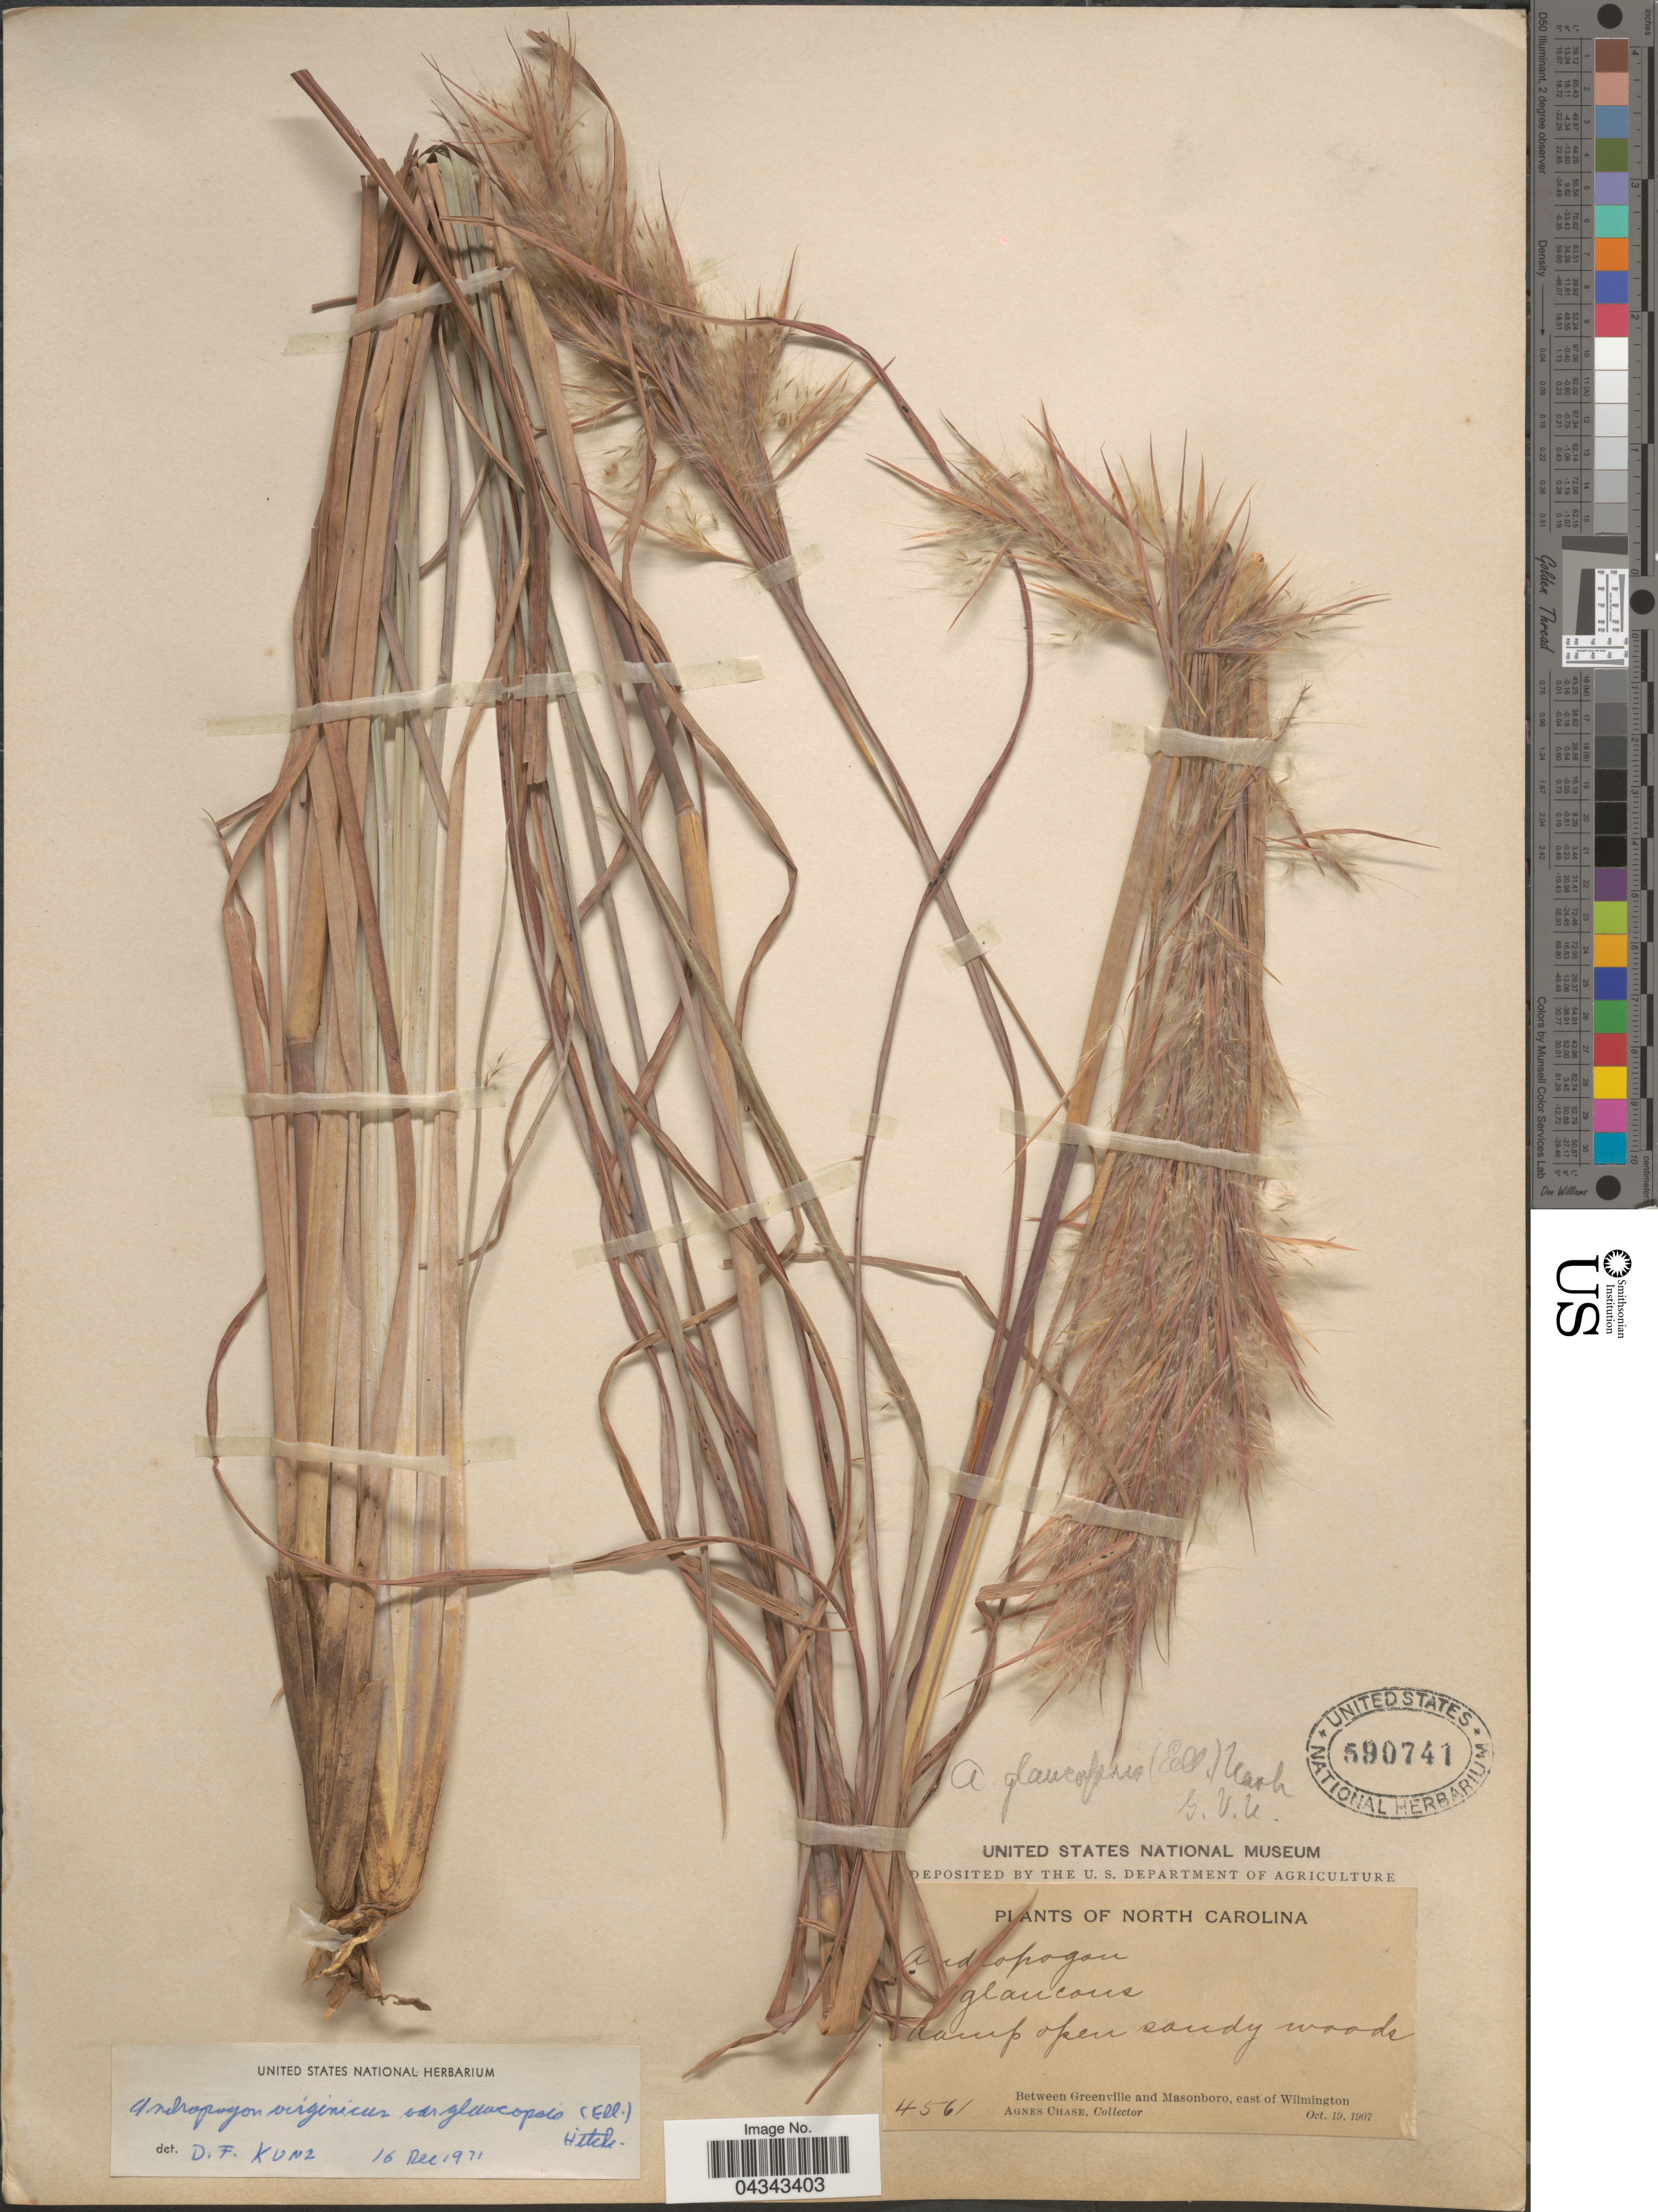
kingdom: Plantae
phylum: Tracheophyta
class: Liliopsida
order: Poales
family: Poaceae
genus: Andropogon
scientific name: Andropogon glomeratus var. glaucopsis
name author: C. Mohr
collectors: A. Chase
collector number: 4561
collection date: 1907-10-19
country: United States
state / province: North Carolina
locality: Damp open sandy woods. Between Greenville and Masonboro, east of Wilmington.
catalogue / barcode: US 590741